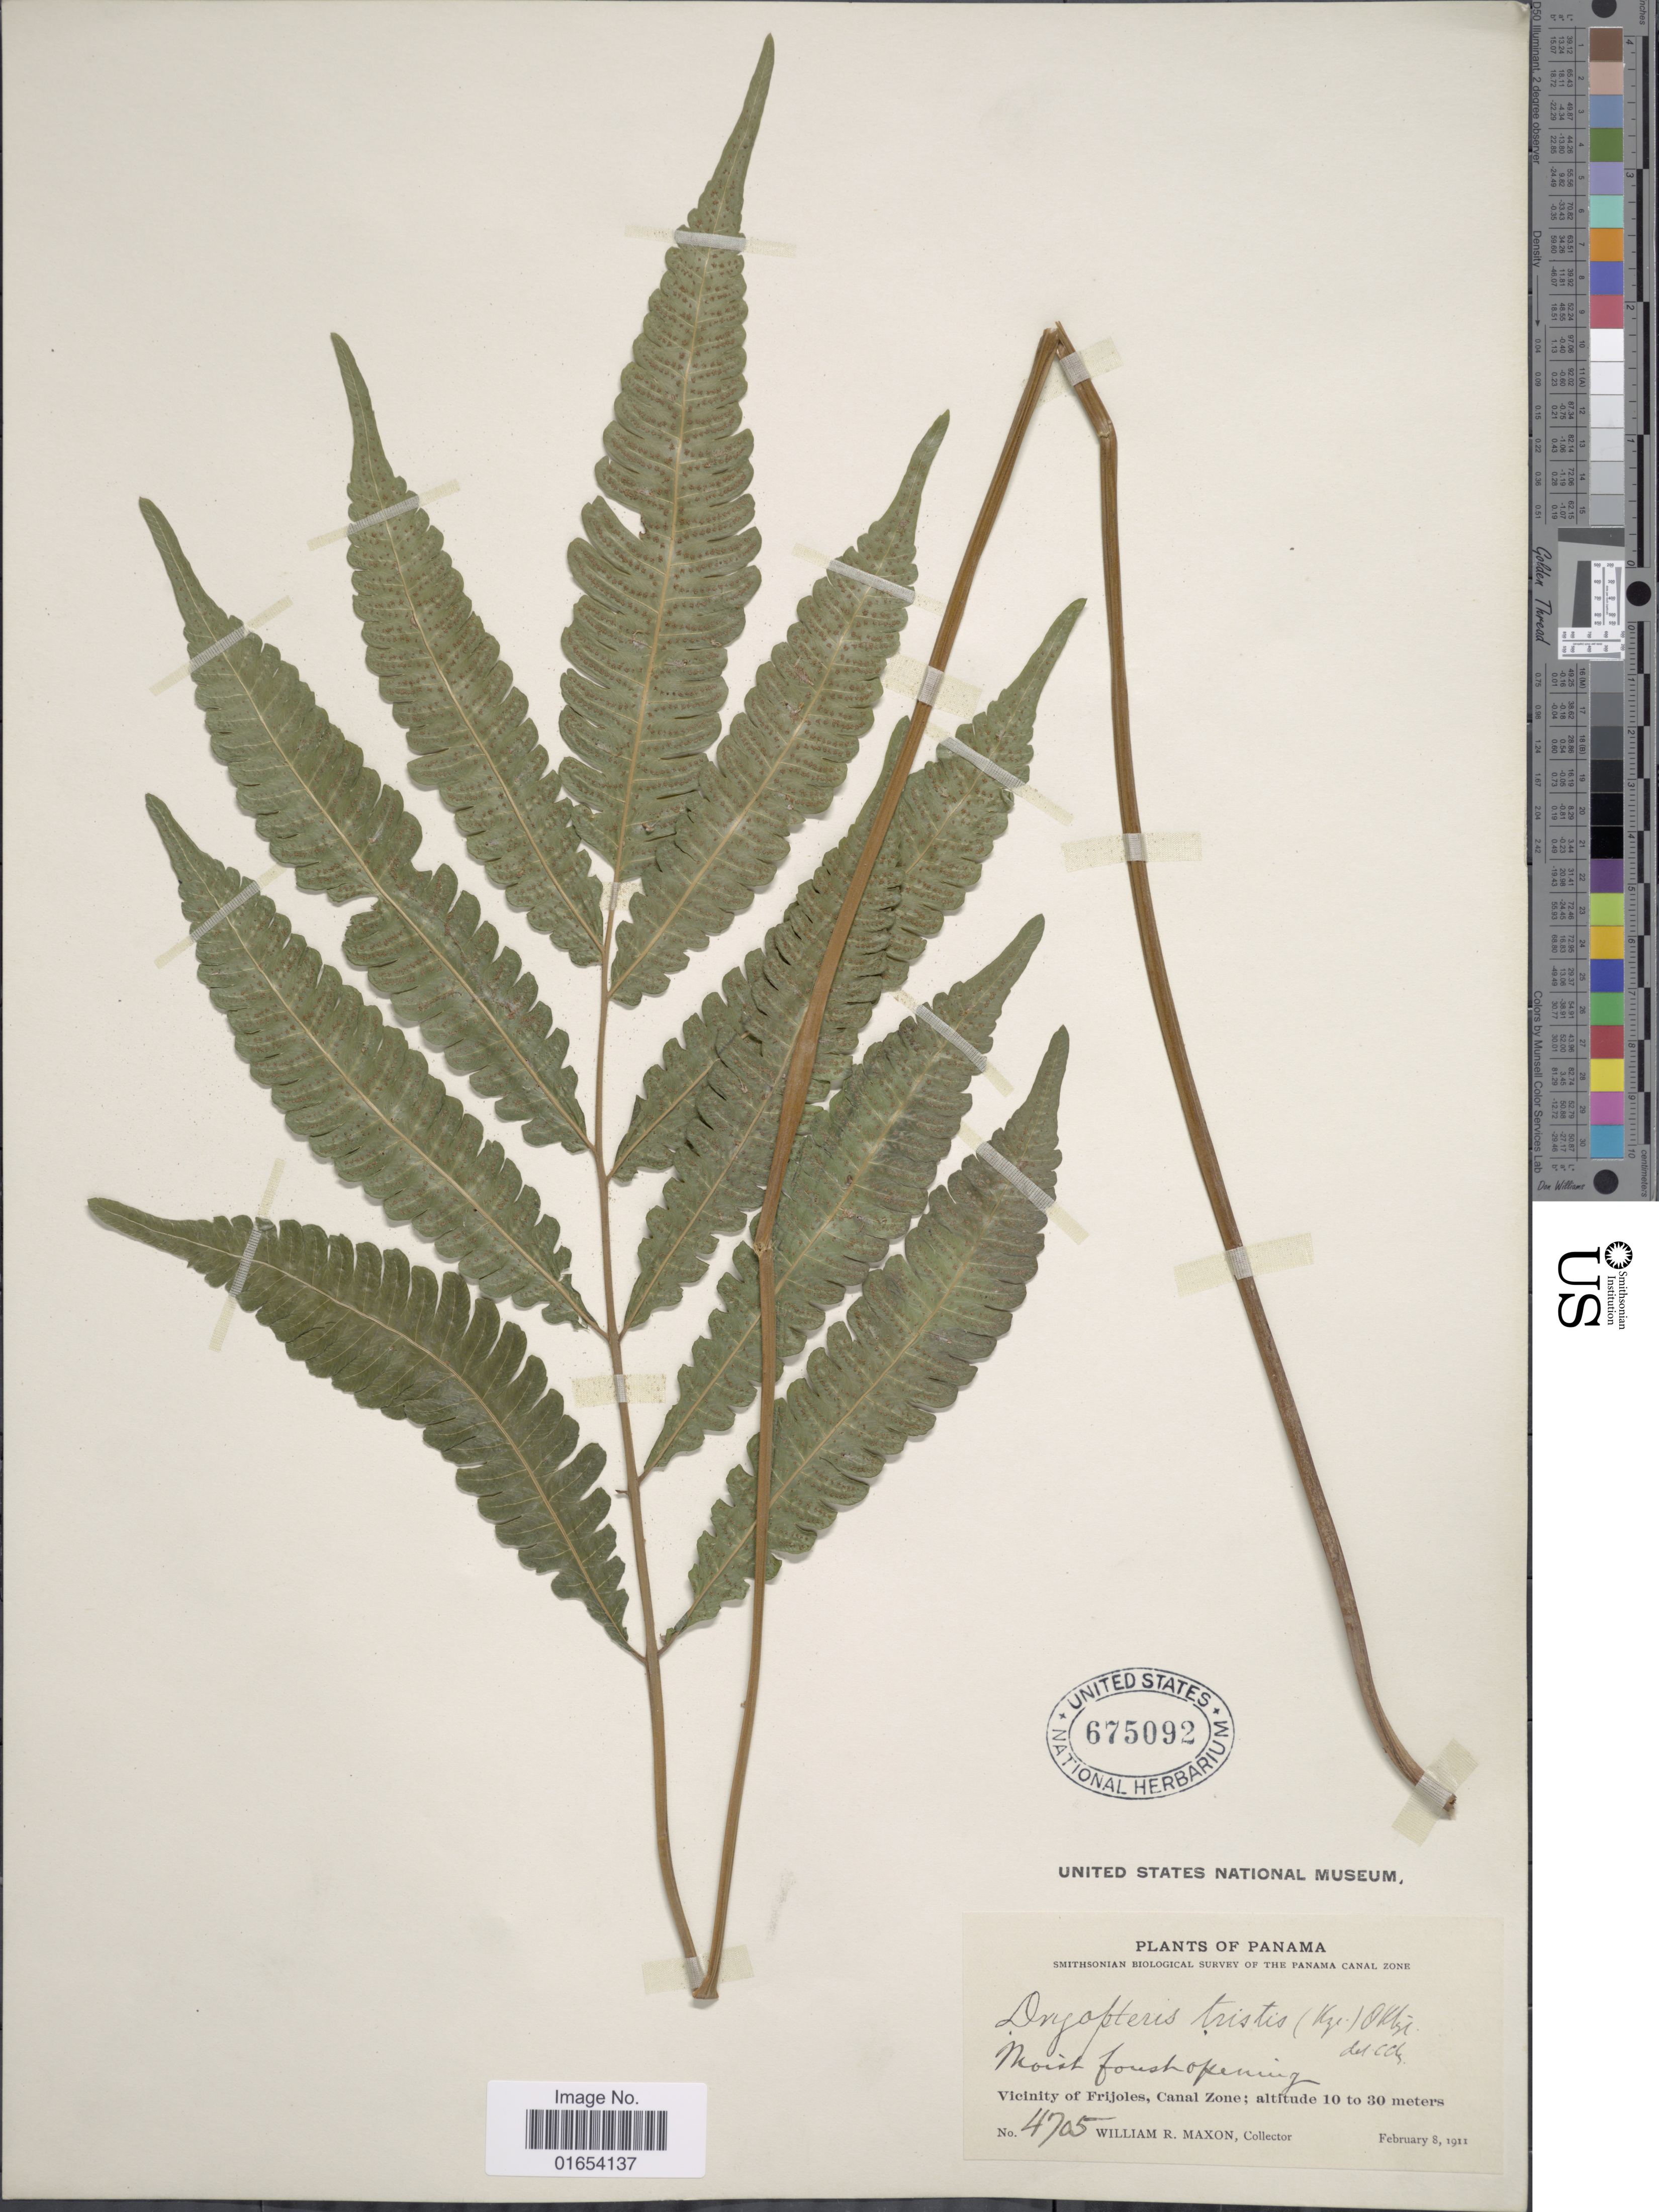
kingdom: Plantae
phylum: Tracheophyta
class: Polypodiopsida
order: Polypodiales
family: Thelypteridaceae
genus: Goniopteris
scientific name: Goniopteris nicaraguensis (C. Chr.) comb. nov., ined 2015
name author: (C. Chr.)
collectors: W. R. Maxon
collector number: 4705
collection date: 1911-02-08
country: Panama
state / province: Colón / Panamá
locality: Canal Zone, Vicinity of Frijoles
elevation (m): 10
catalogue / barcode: US 675092